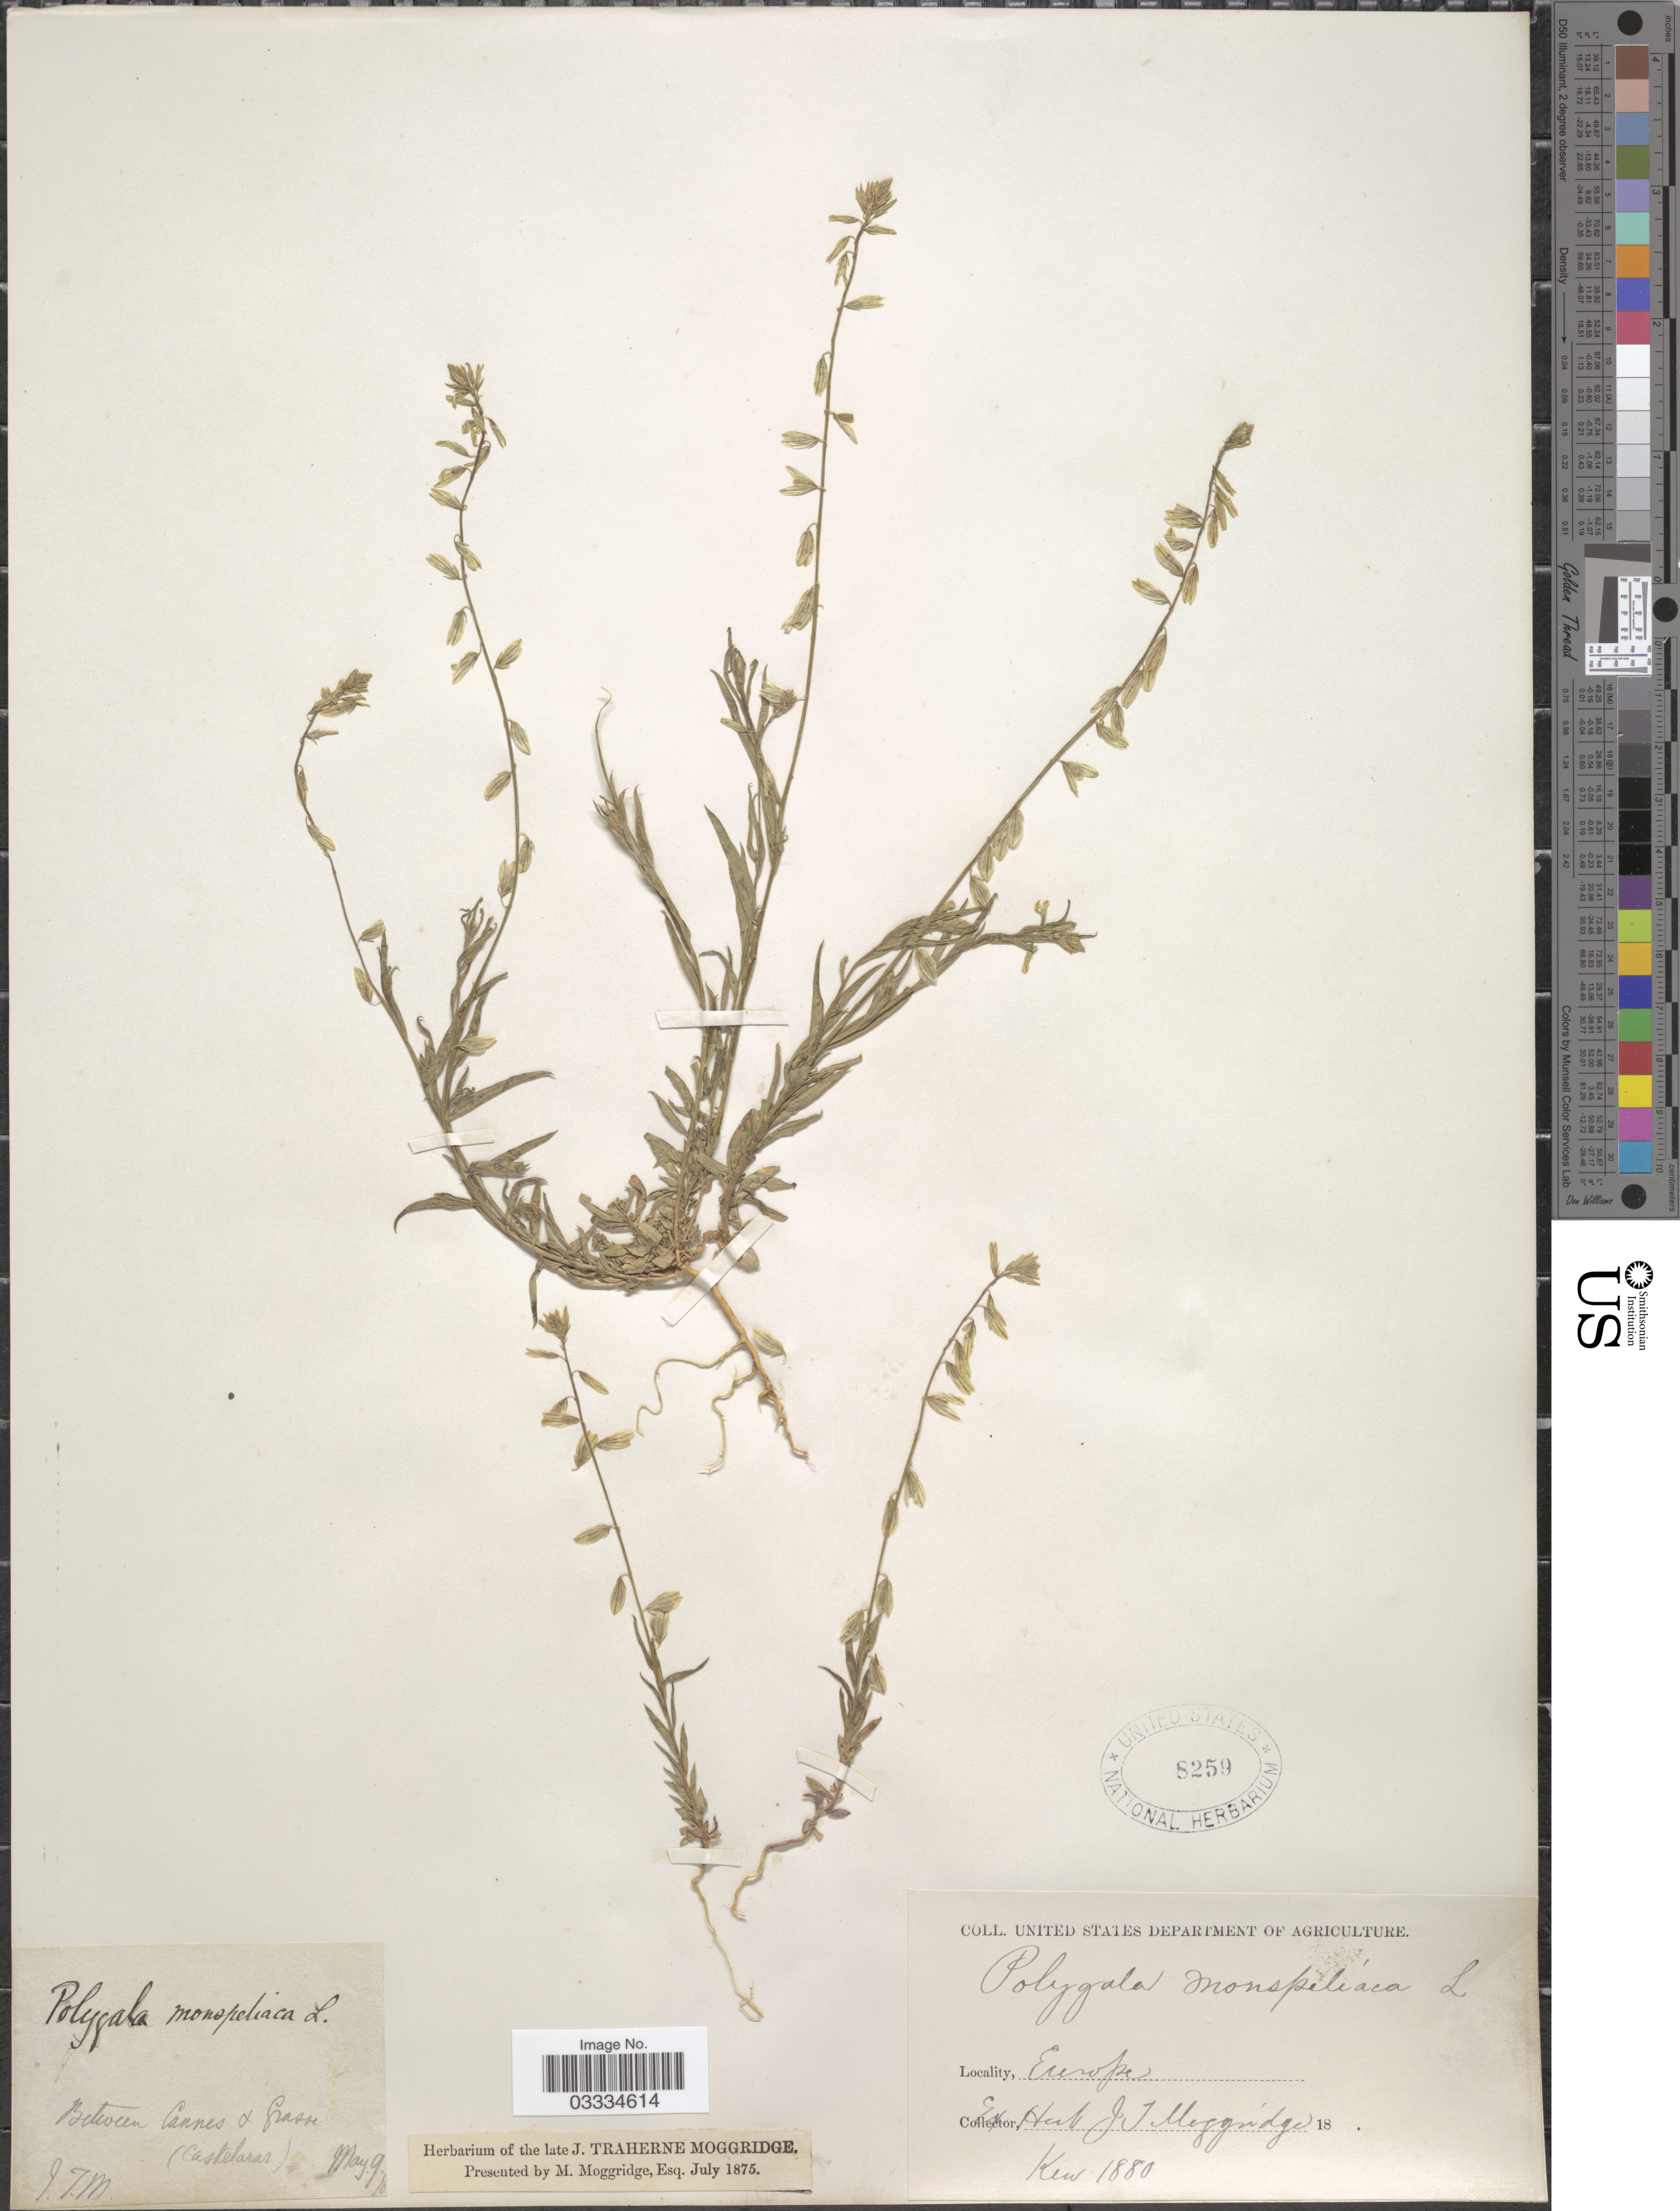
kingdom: Plantae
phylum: Tracheophyta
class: Magnoliopsida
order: Fabales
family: Polygalaceae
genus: Polygala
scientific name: Polygala monspeliaca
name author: L.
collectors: J. T. Moggridge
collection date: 1880-05-09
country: France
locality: Europe. Between Cannes & Grasse (Castelarar).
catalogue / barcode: US 8259